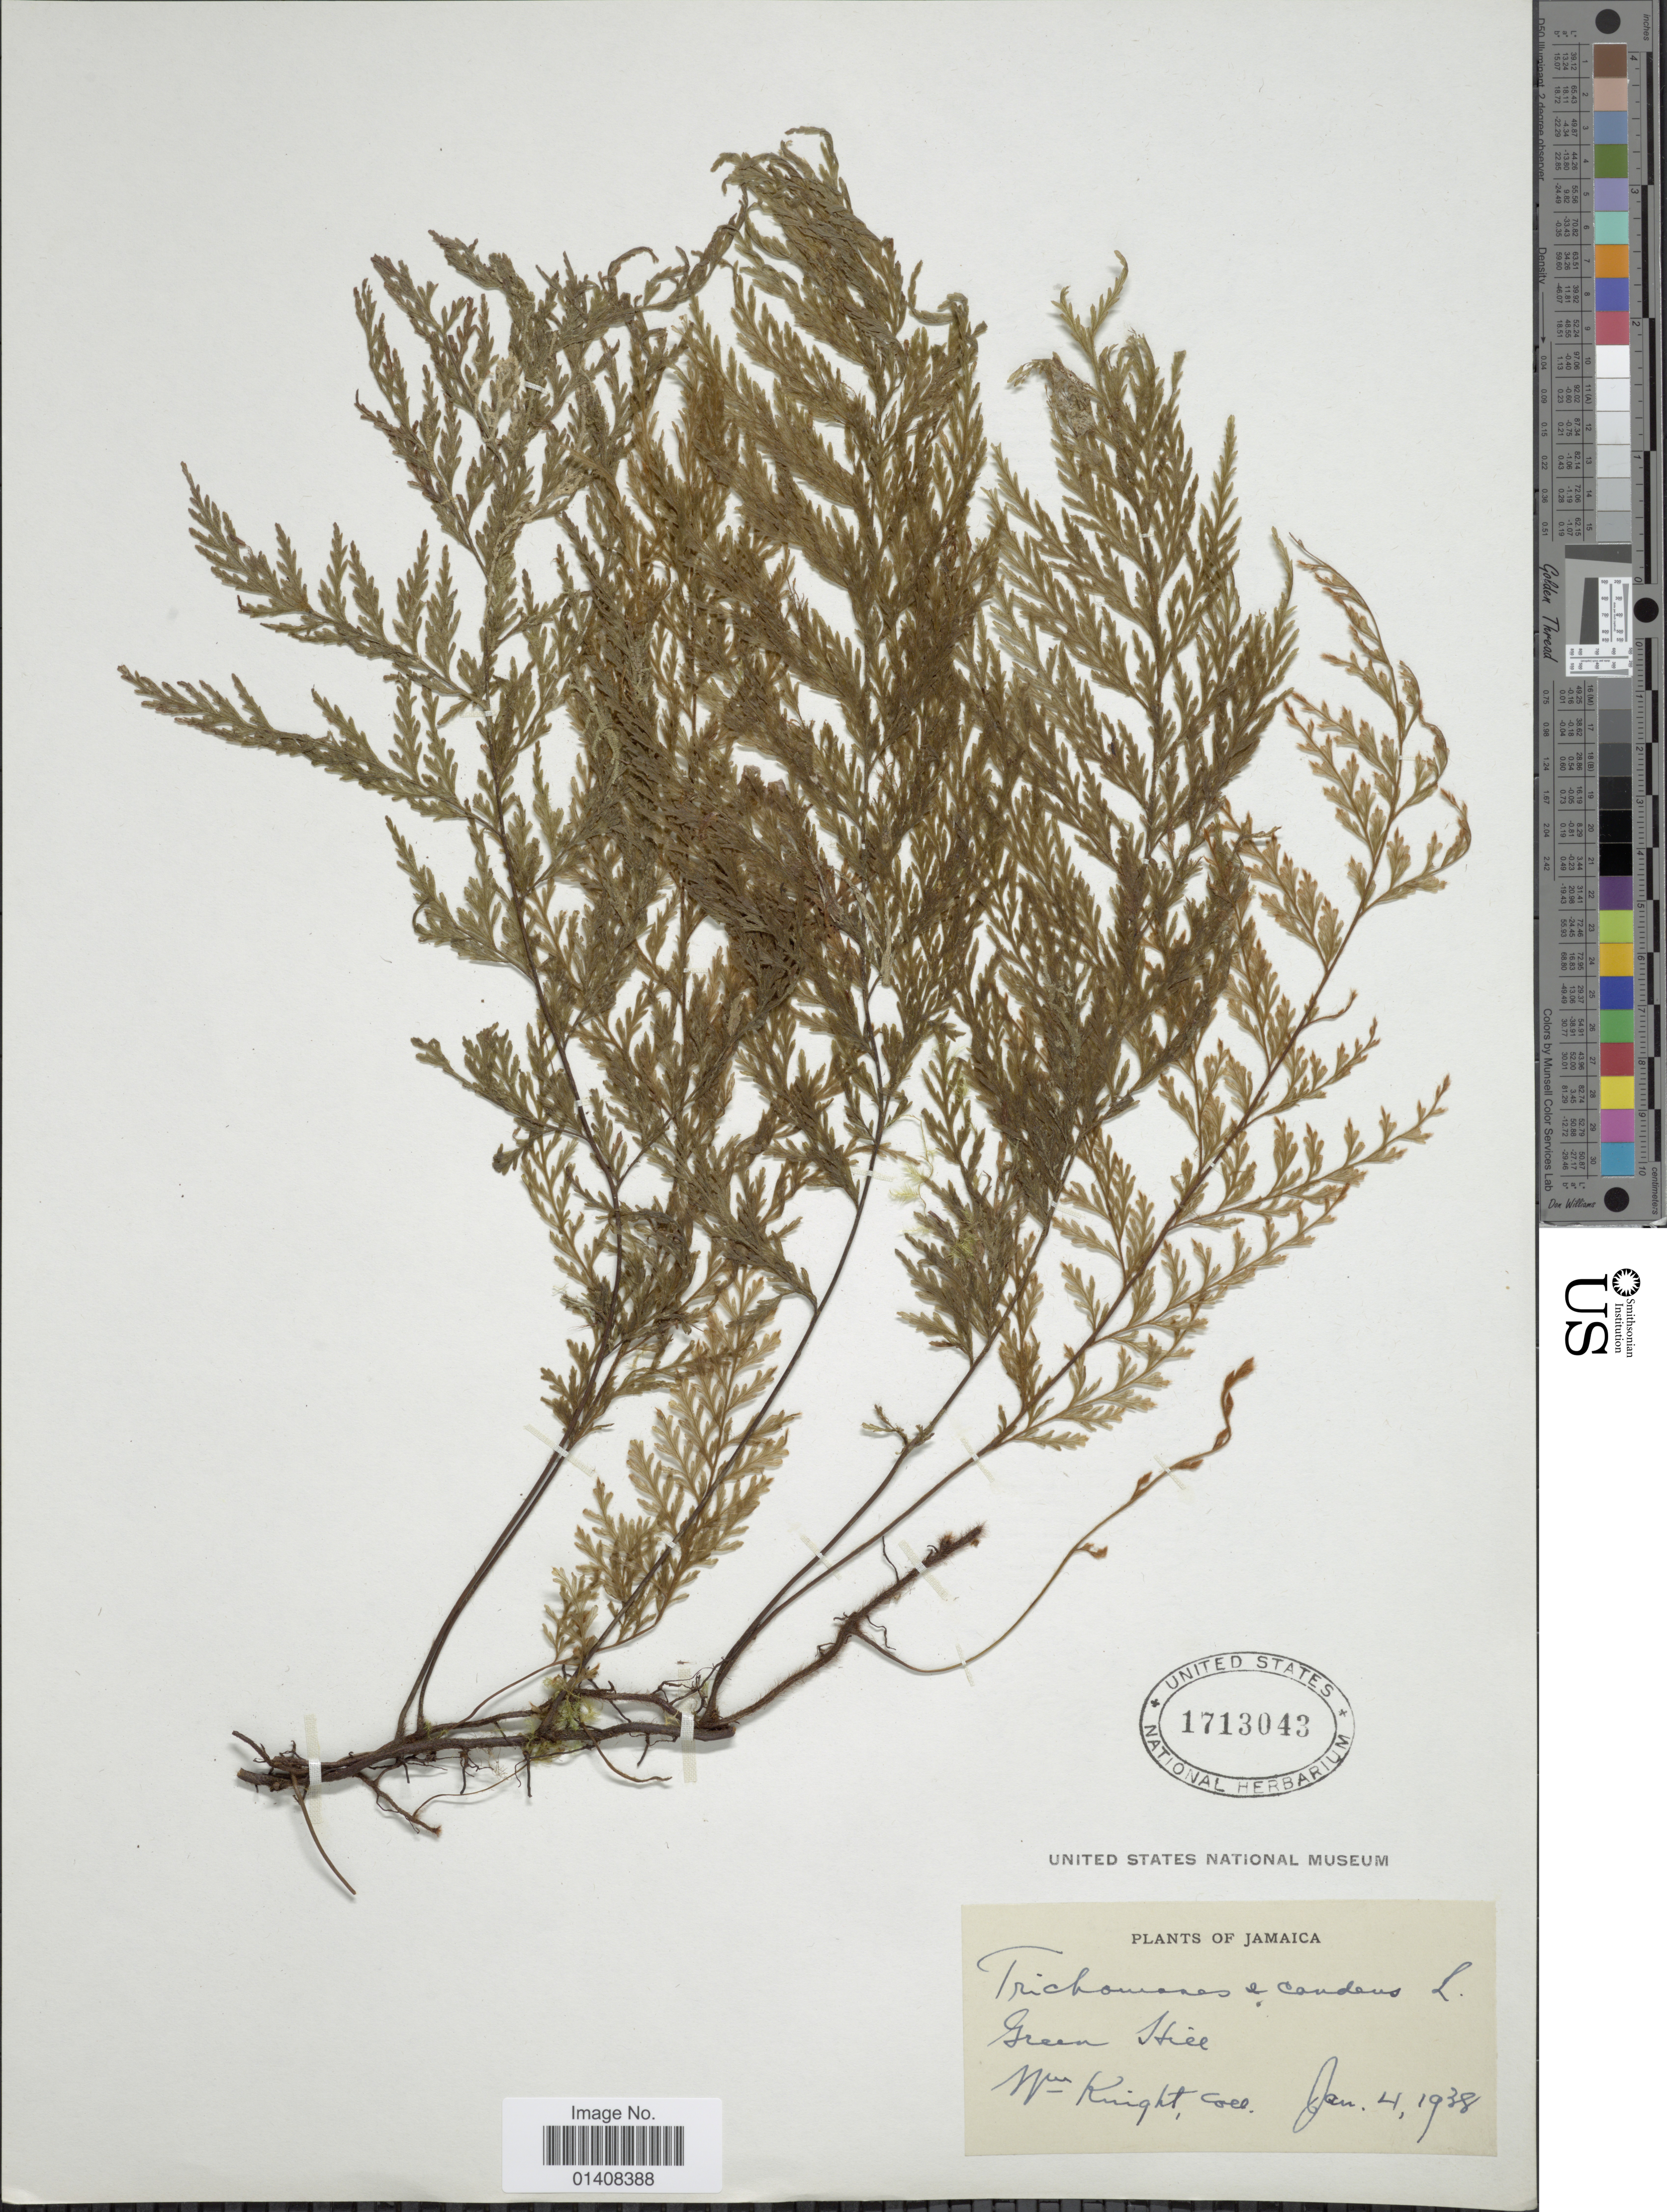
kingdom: Plantae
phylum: Tracheophyta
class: Polypodiopsida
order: Hymenophyllales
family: Hymenophyllaceae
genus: Trichomanes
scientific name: Trichomanes scandens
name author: L.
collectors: W. Knight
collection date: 1938-01-04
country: Jamaica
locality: Green Hill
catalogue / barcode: US 1713043